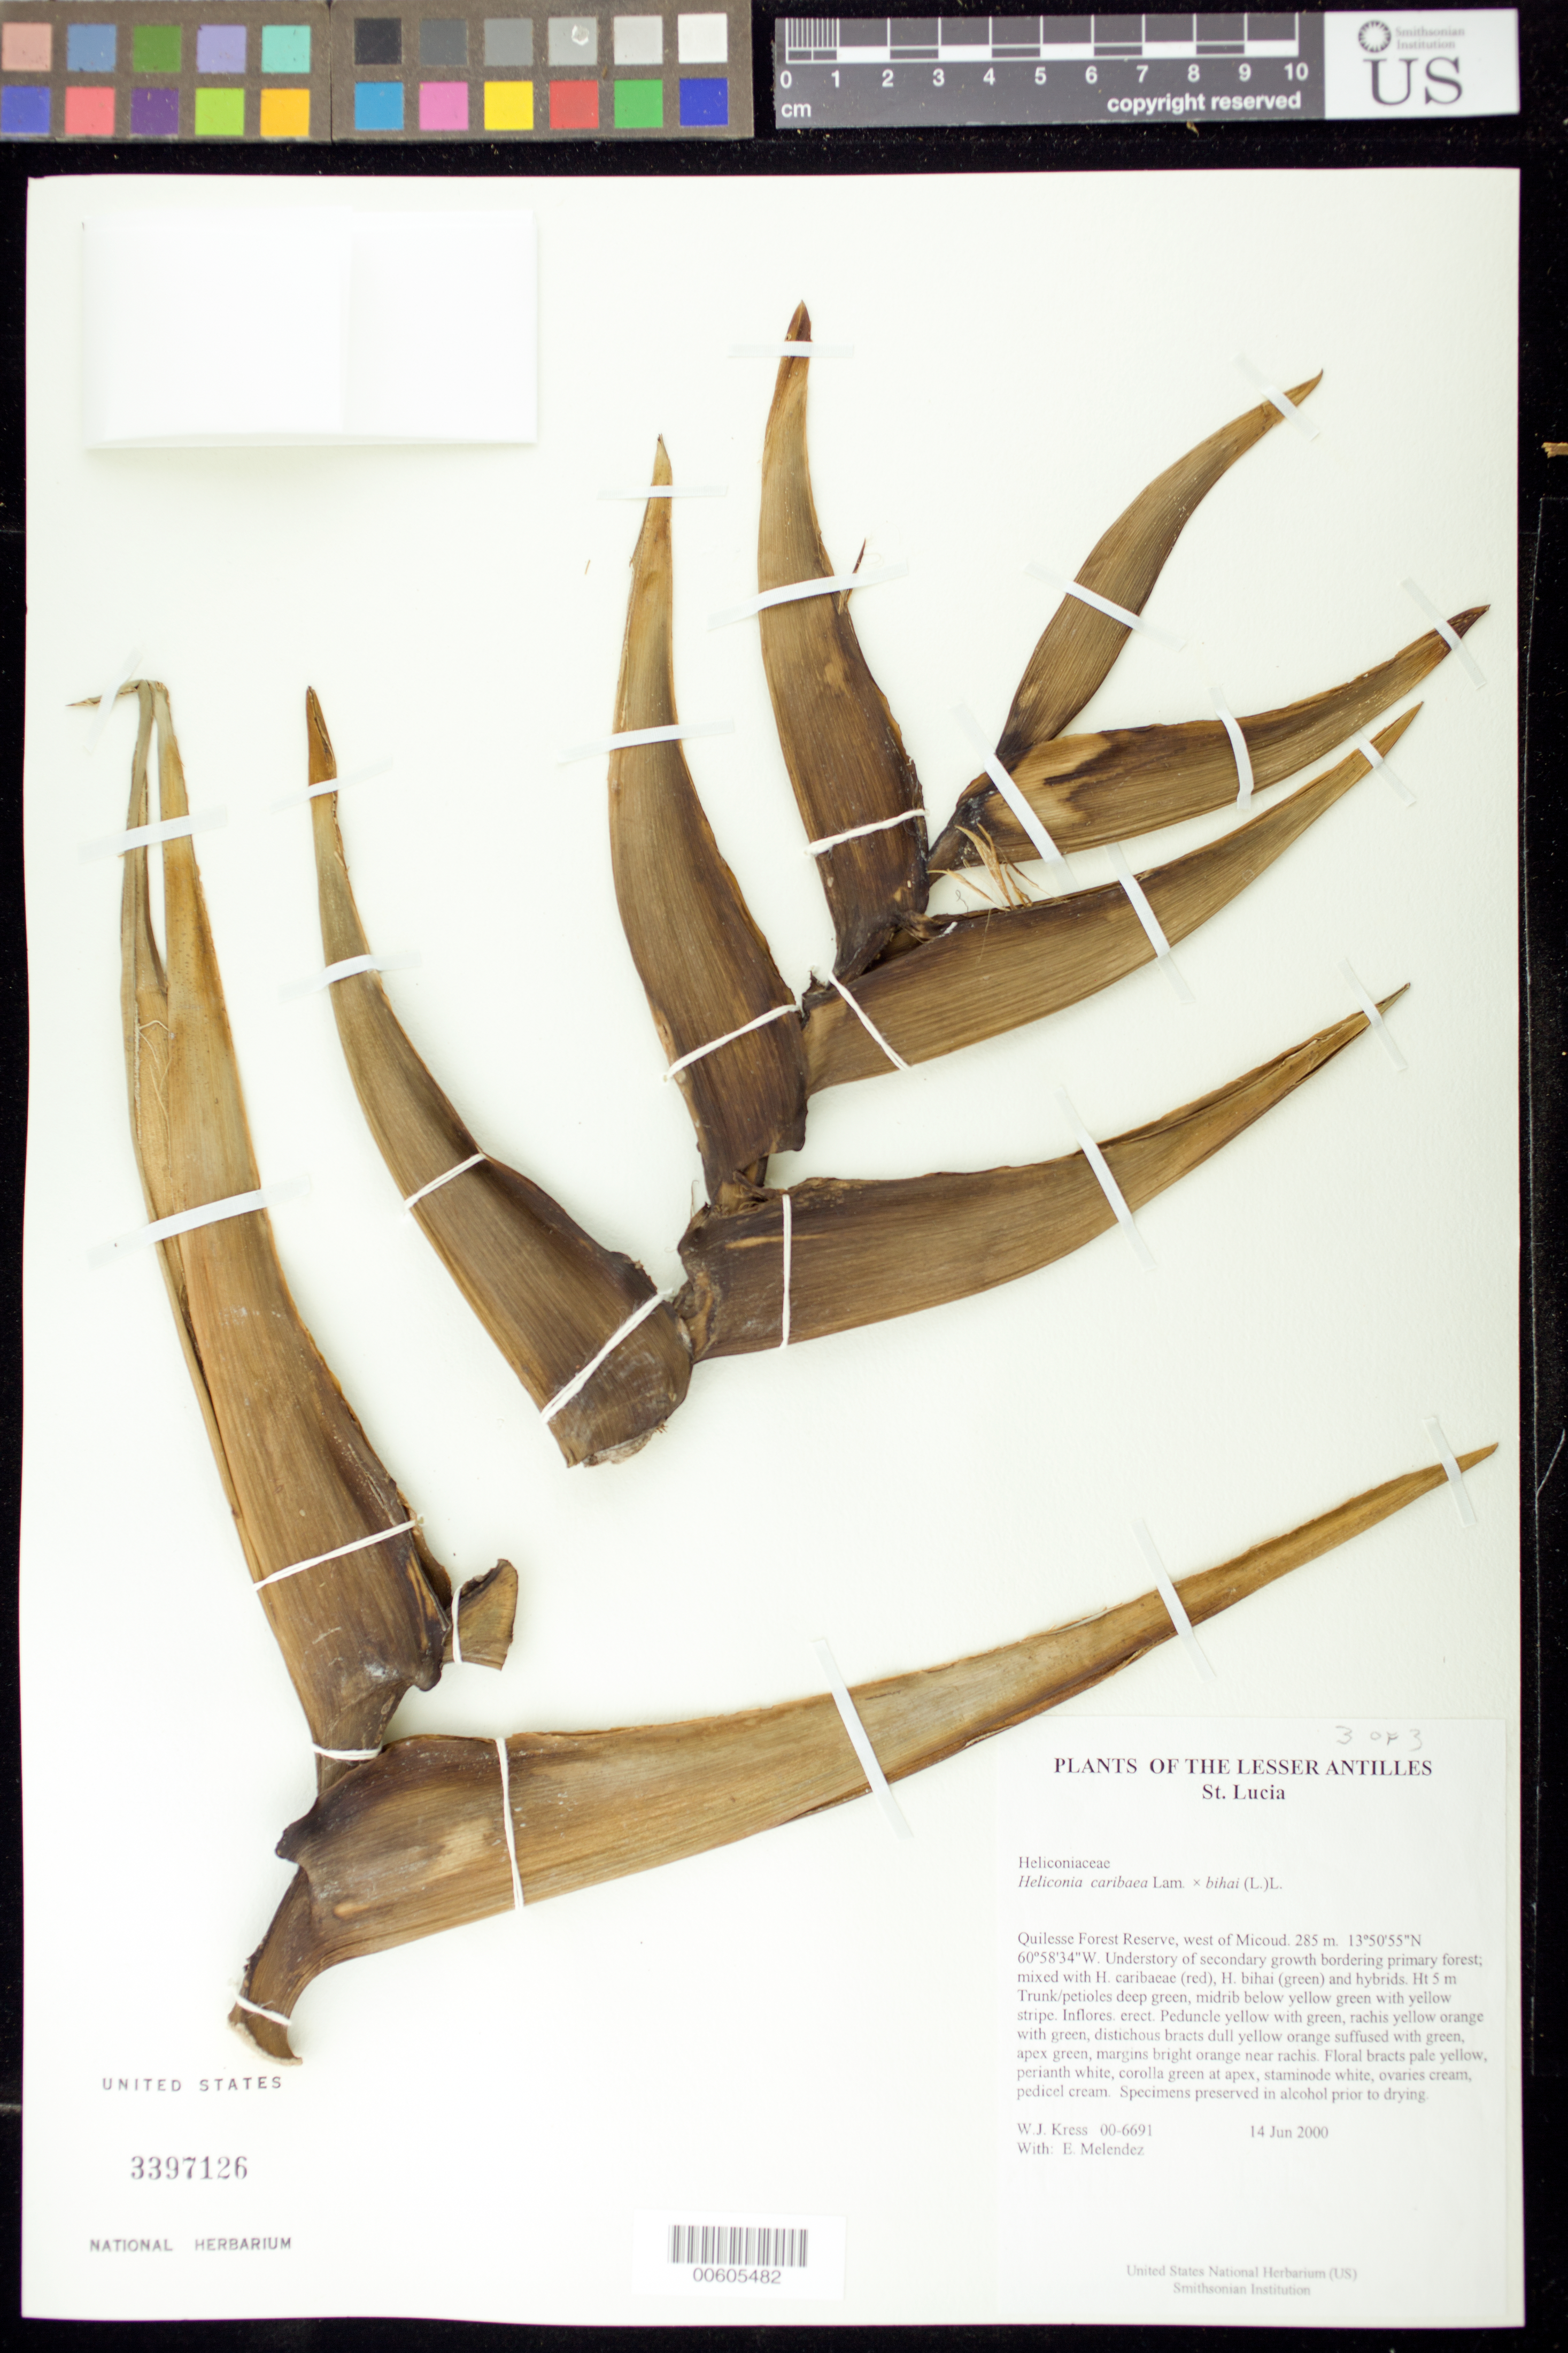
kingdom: Plantae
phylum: Tracheophyta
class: Liliopsida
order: Zingiberales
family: Heliconiaceae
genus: Heliconia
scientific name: Heliconia bihai x H. caribaea Lam.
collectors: W. J. Kress, E. Meléndez & E. Temeles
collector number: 00-6691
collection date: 2000-06-14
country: St. Lucia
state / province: Micoud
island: St. Lucia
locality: Quilesse Forest Reserve, west of Micoud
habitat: Understory of secondary growth bordering primary forest; mixed with H. caribaeae (red), H. bihai (green) and hybrids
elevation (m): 285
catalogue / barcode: US 3397126